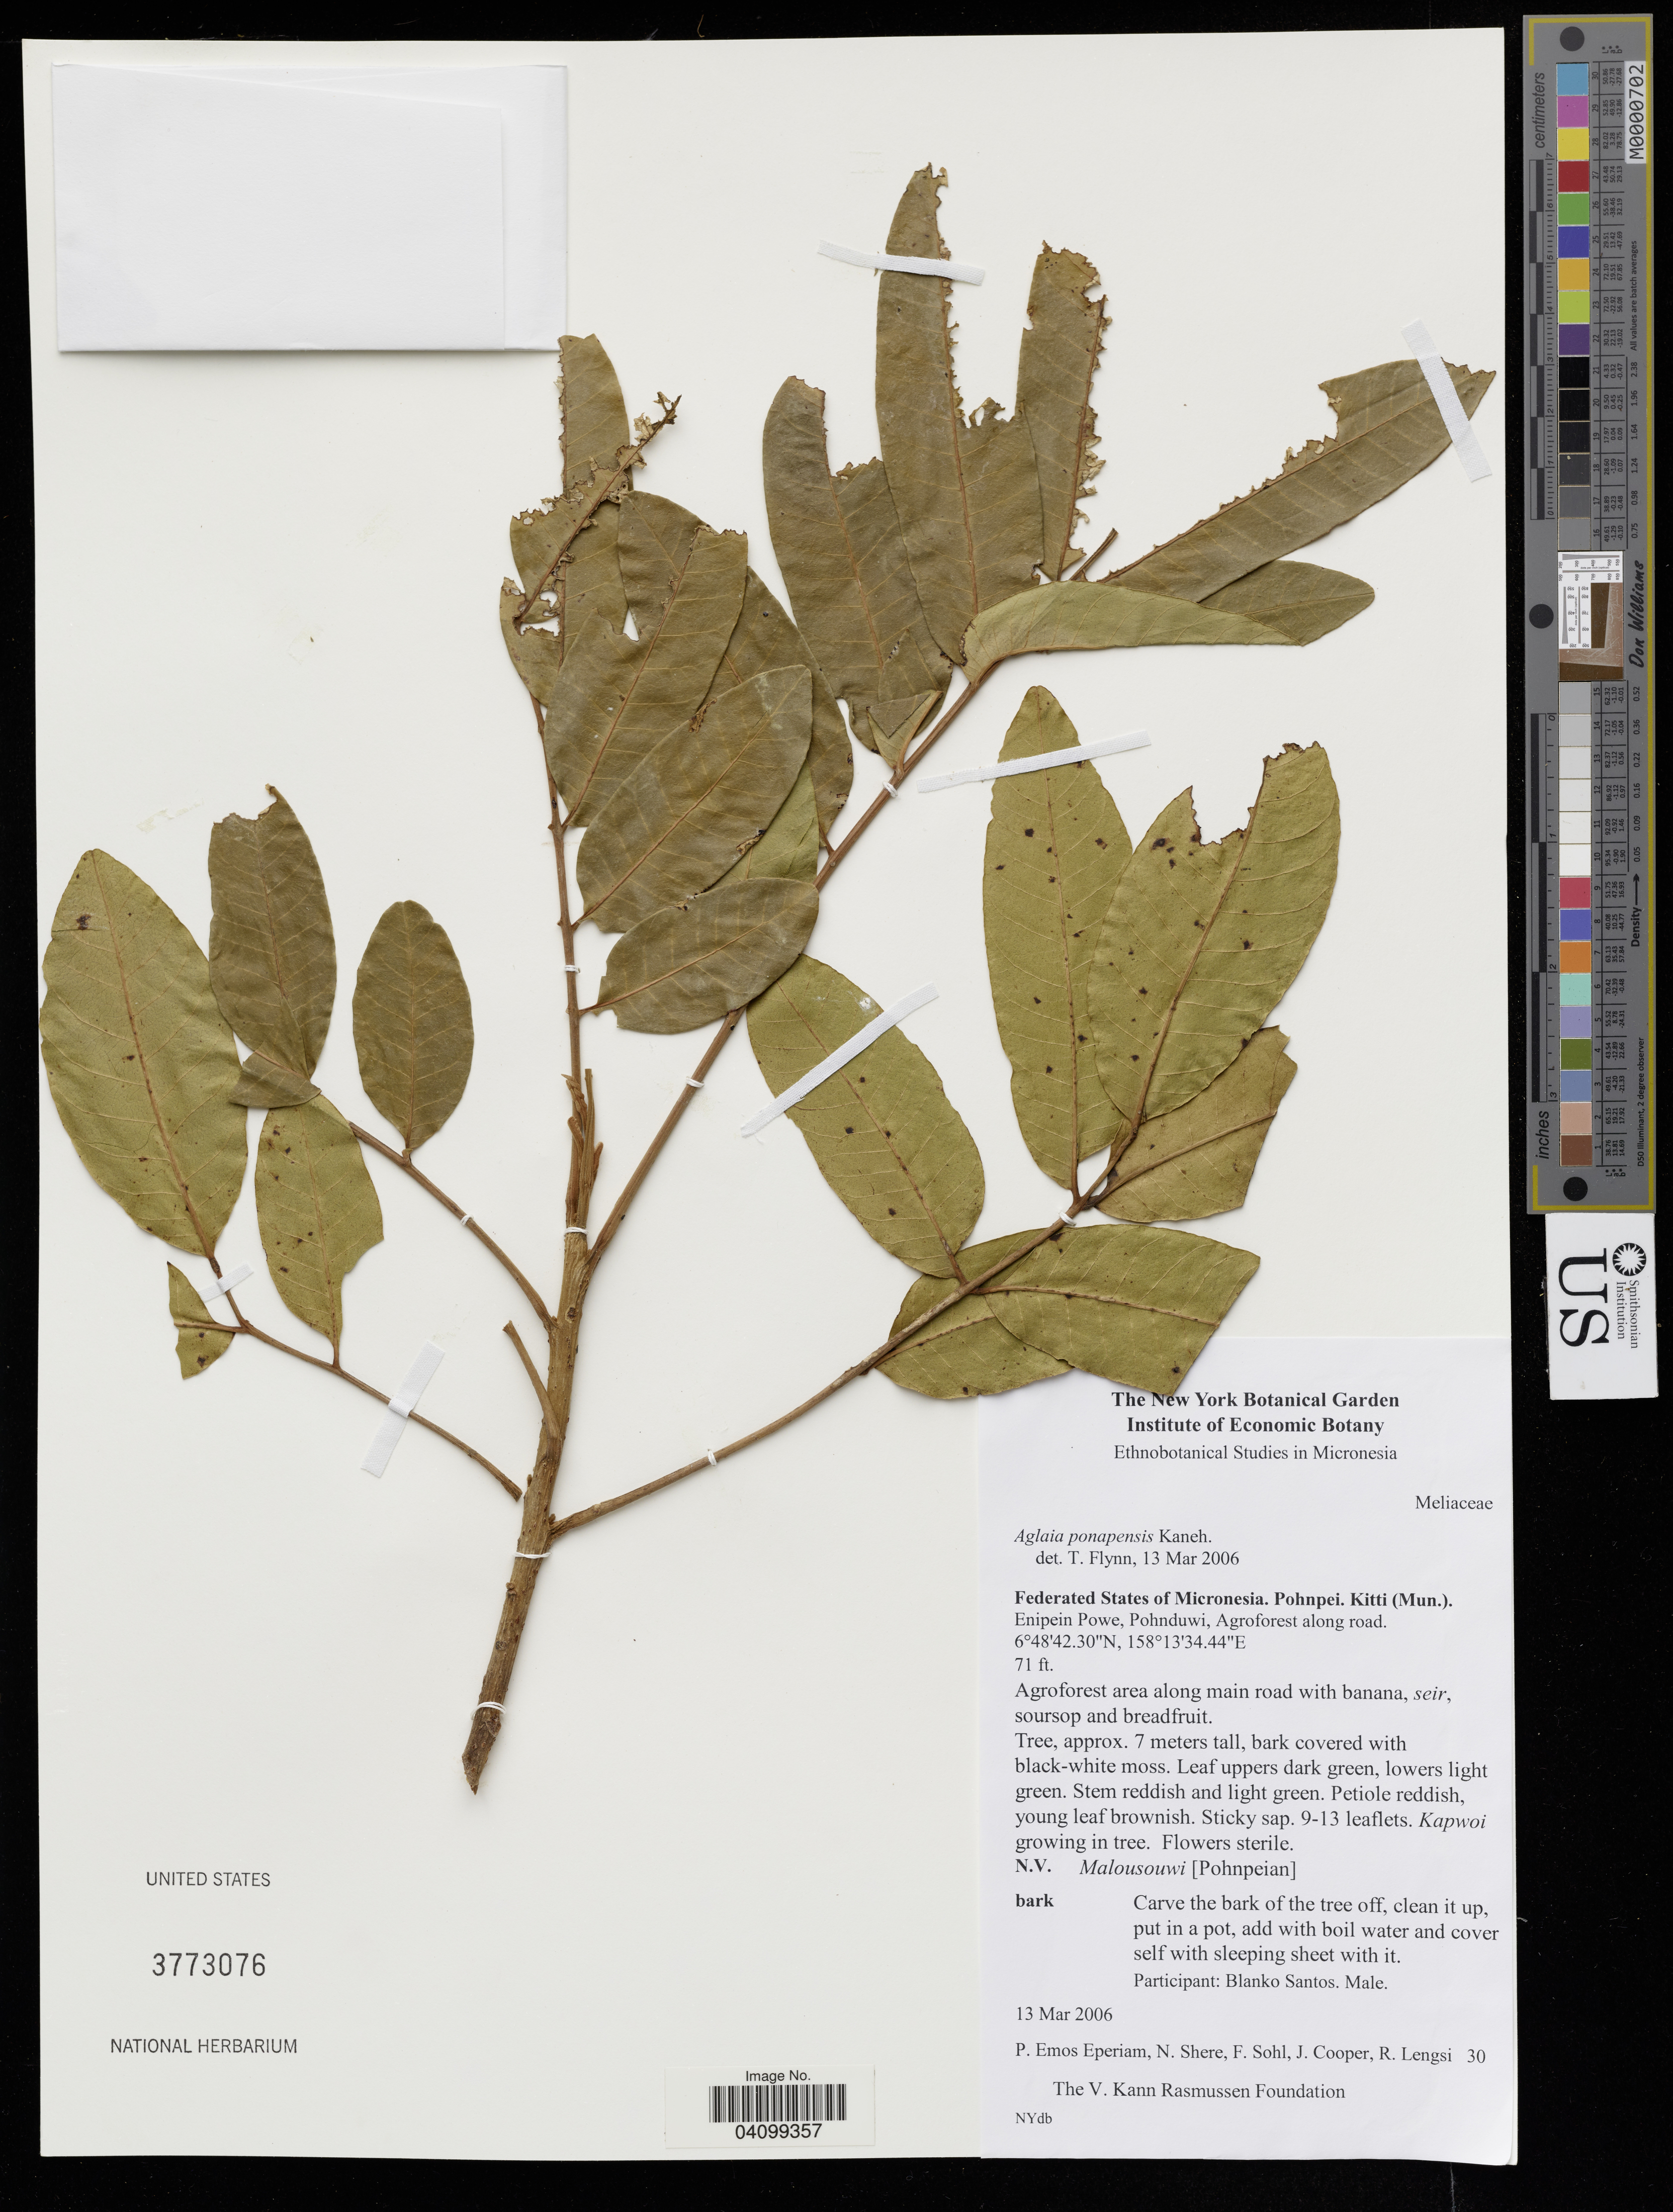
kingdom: Plantae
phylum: Tracheophyta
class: Magnoliopsida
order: Sapindales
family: Meliaceae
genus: Aglaia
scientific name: Aglaia ponapensis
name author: Kaneh.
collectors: P. Eperiam, N. Shere, F. Sohl & J. Cooper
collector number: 30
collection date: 2006-03-13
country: Micronesia, Federated States of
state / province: Pohnpei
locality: Enipein Powe, Pohnduwi.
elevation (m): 22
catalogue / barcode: US 3773076